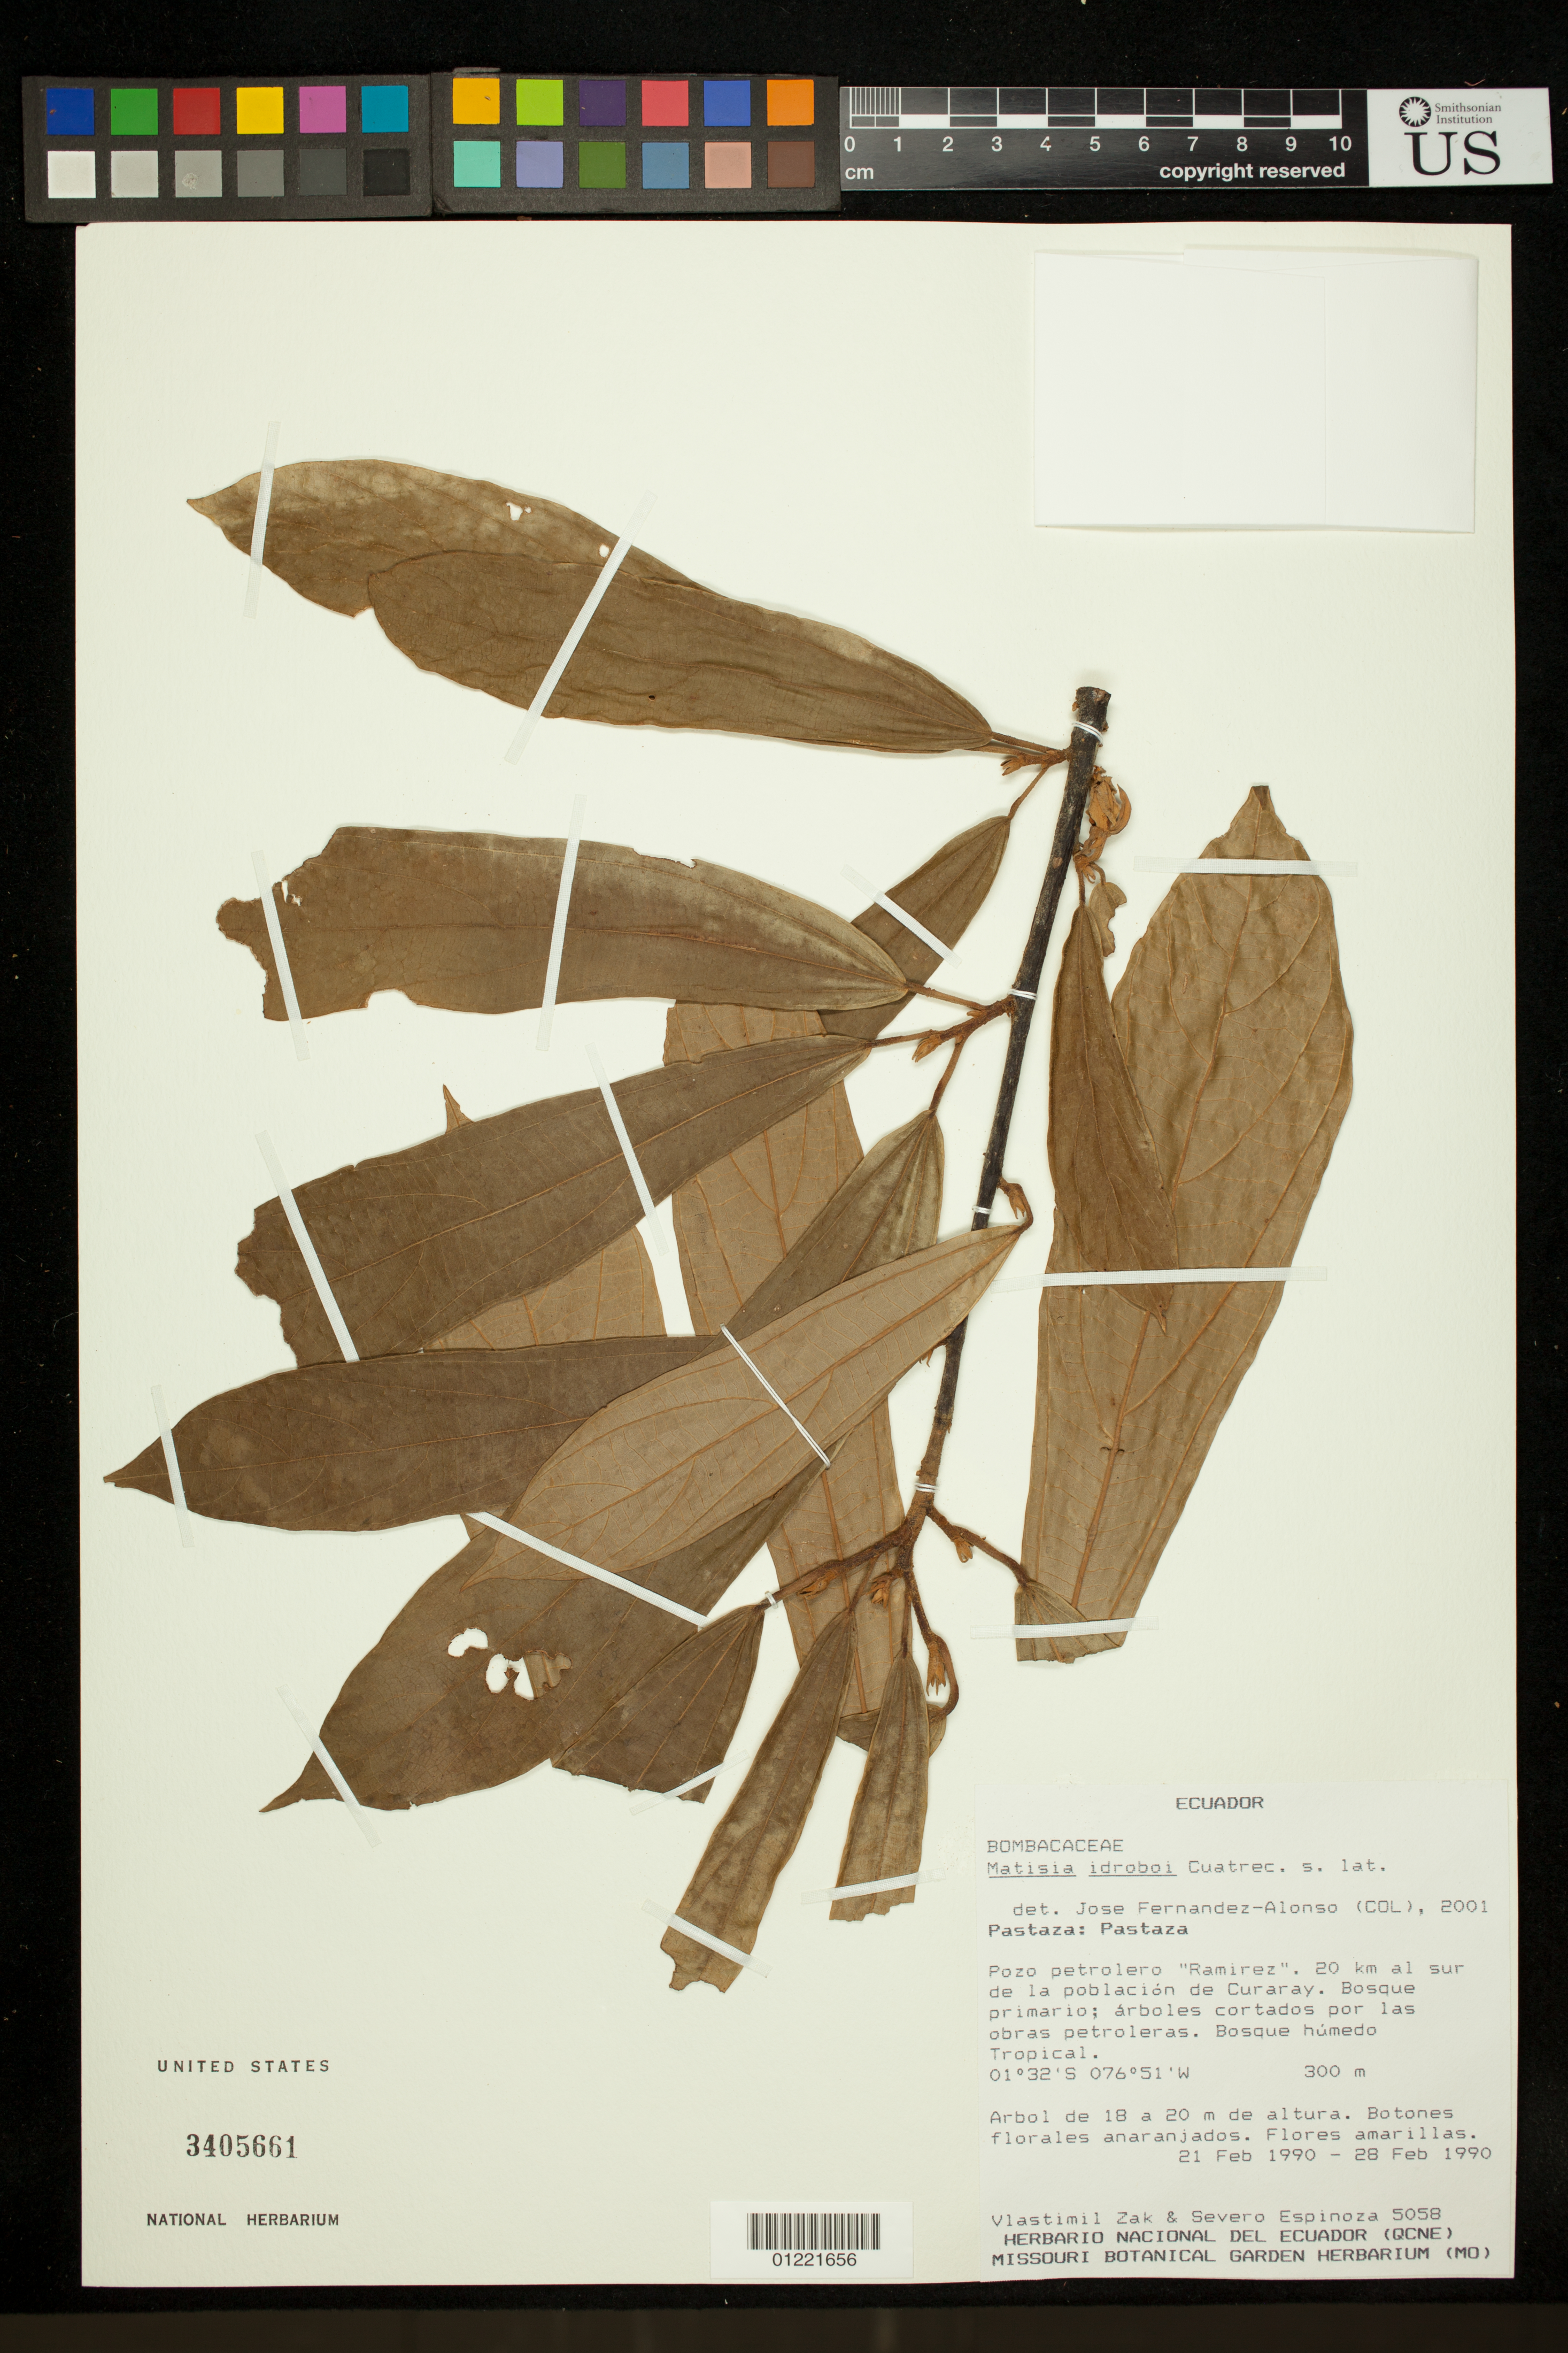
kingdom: Plantae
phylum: Tracheophyta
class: Magnoliopsida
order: Malvales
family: Malvaceae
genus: Matisia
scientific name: Matisia idroboi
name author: Cuatrec.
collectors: V. Zak & S. Espinoza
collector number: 5058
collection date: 1990-02-21/1990-02-28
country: Ecuador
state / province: Pastaza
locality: Pastaza. Pozo petrolero "Ramirez": 20 km al sur de la poblacion de Curaray.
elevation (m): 30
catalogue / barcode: US 3405661